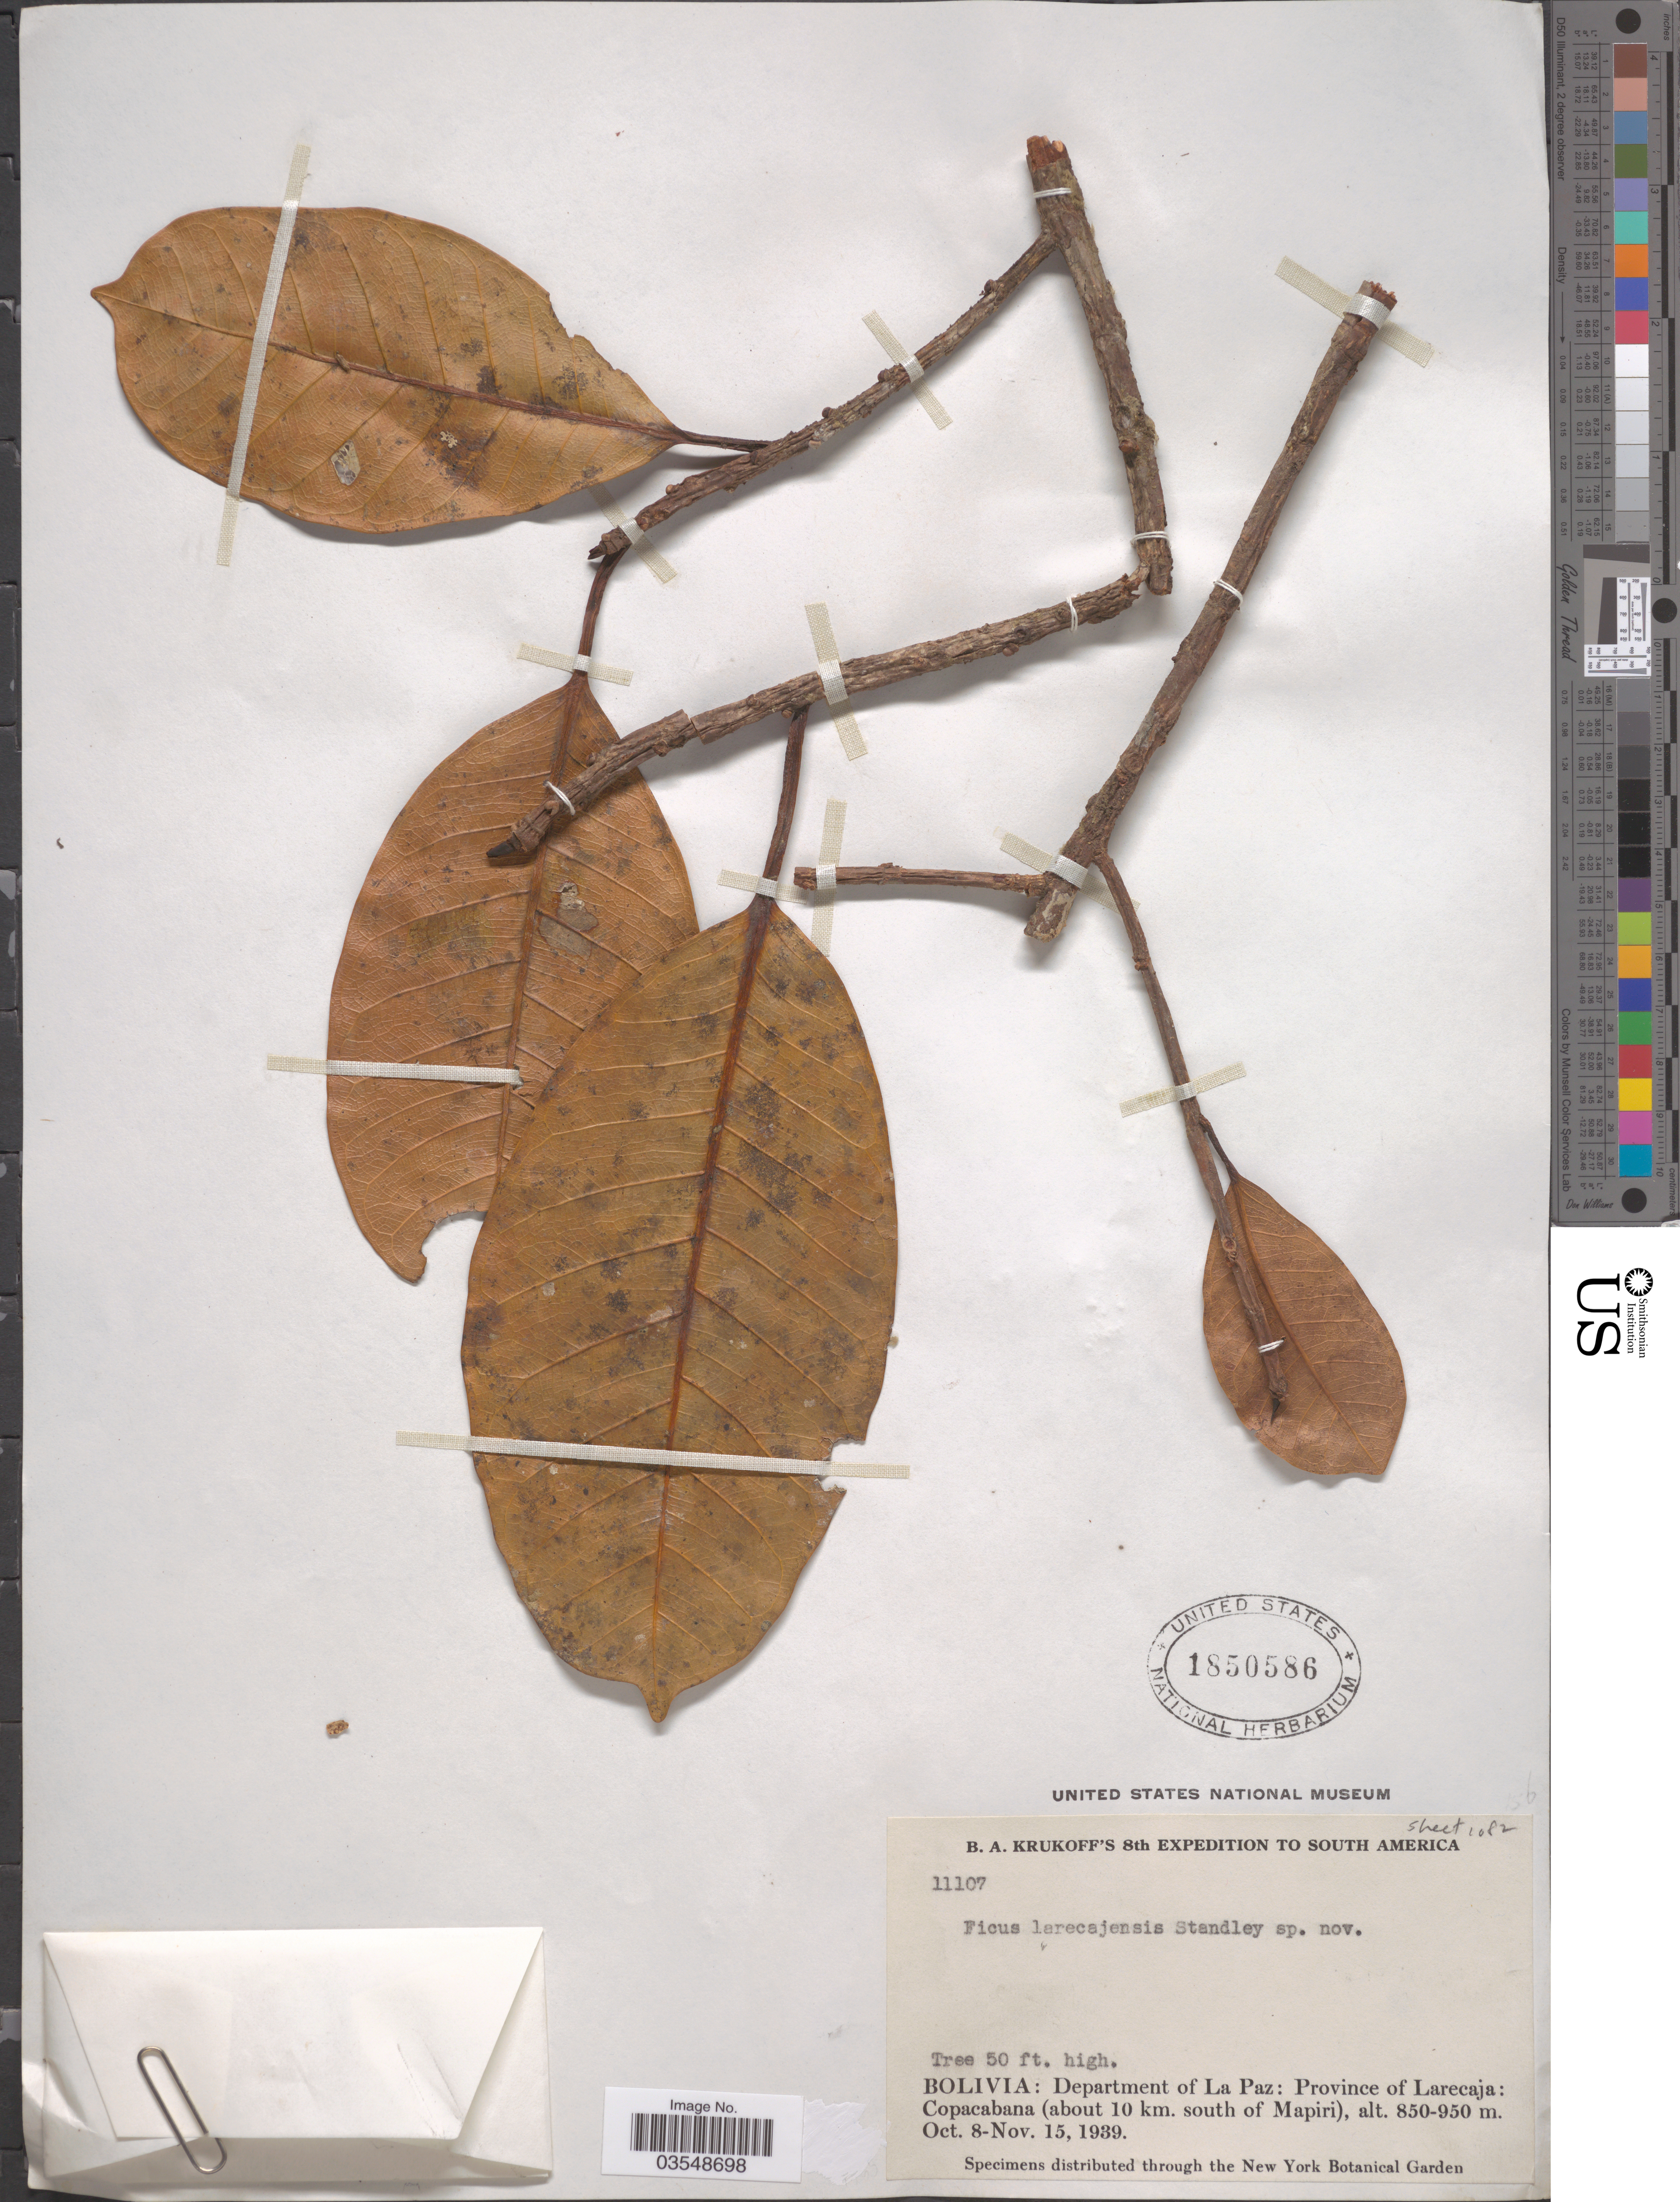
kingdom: Plantae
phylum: Tracheophyta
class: Magnoliopsida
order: Rosales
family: Moraceae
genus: Ficus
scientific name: Ficus larecajensis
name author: Standl.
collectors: B. A. Krukoff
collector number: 11107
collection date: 1939-10-08/1939-11-15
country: Bolivia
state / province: La Paz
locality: Department of La Paz: Province of Larecaja: Copacabana (about 10 km. south of Mapiri).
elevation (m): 850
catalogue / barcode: US 1850586